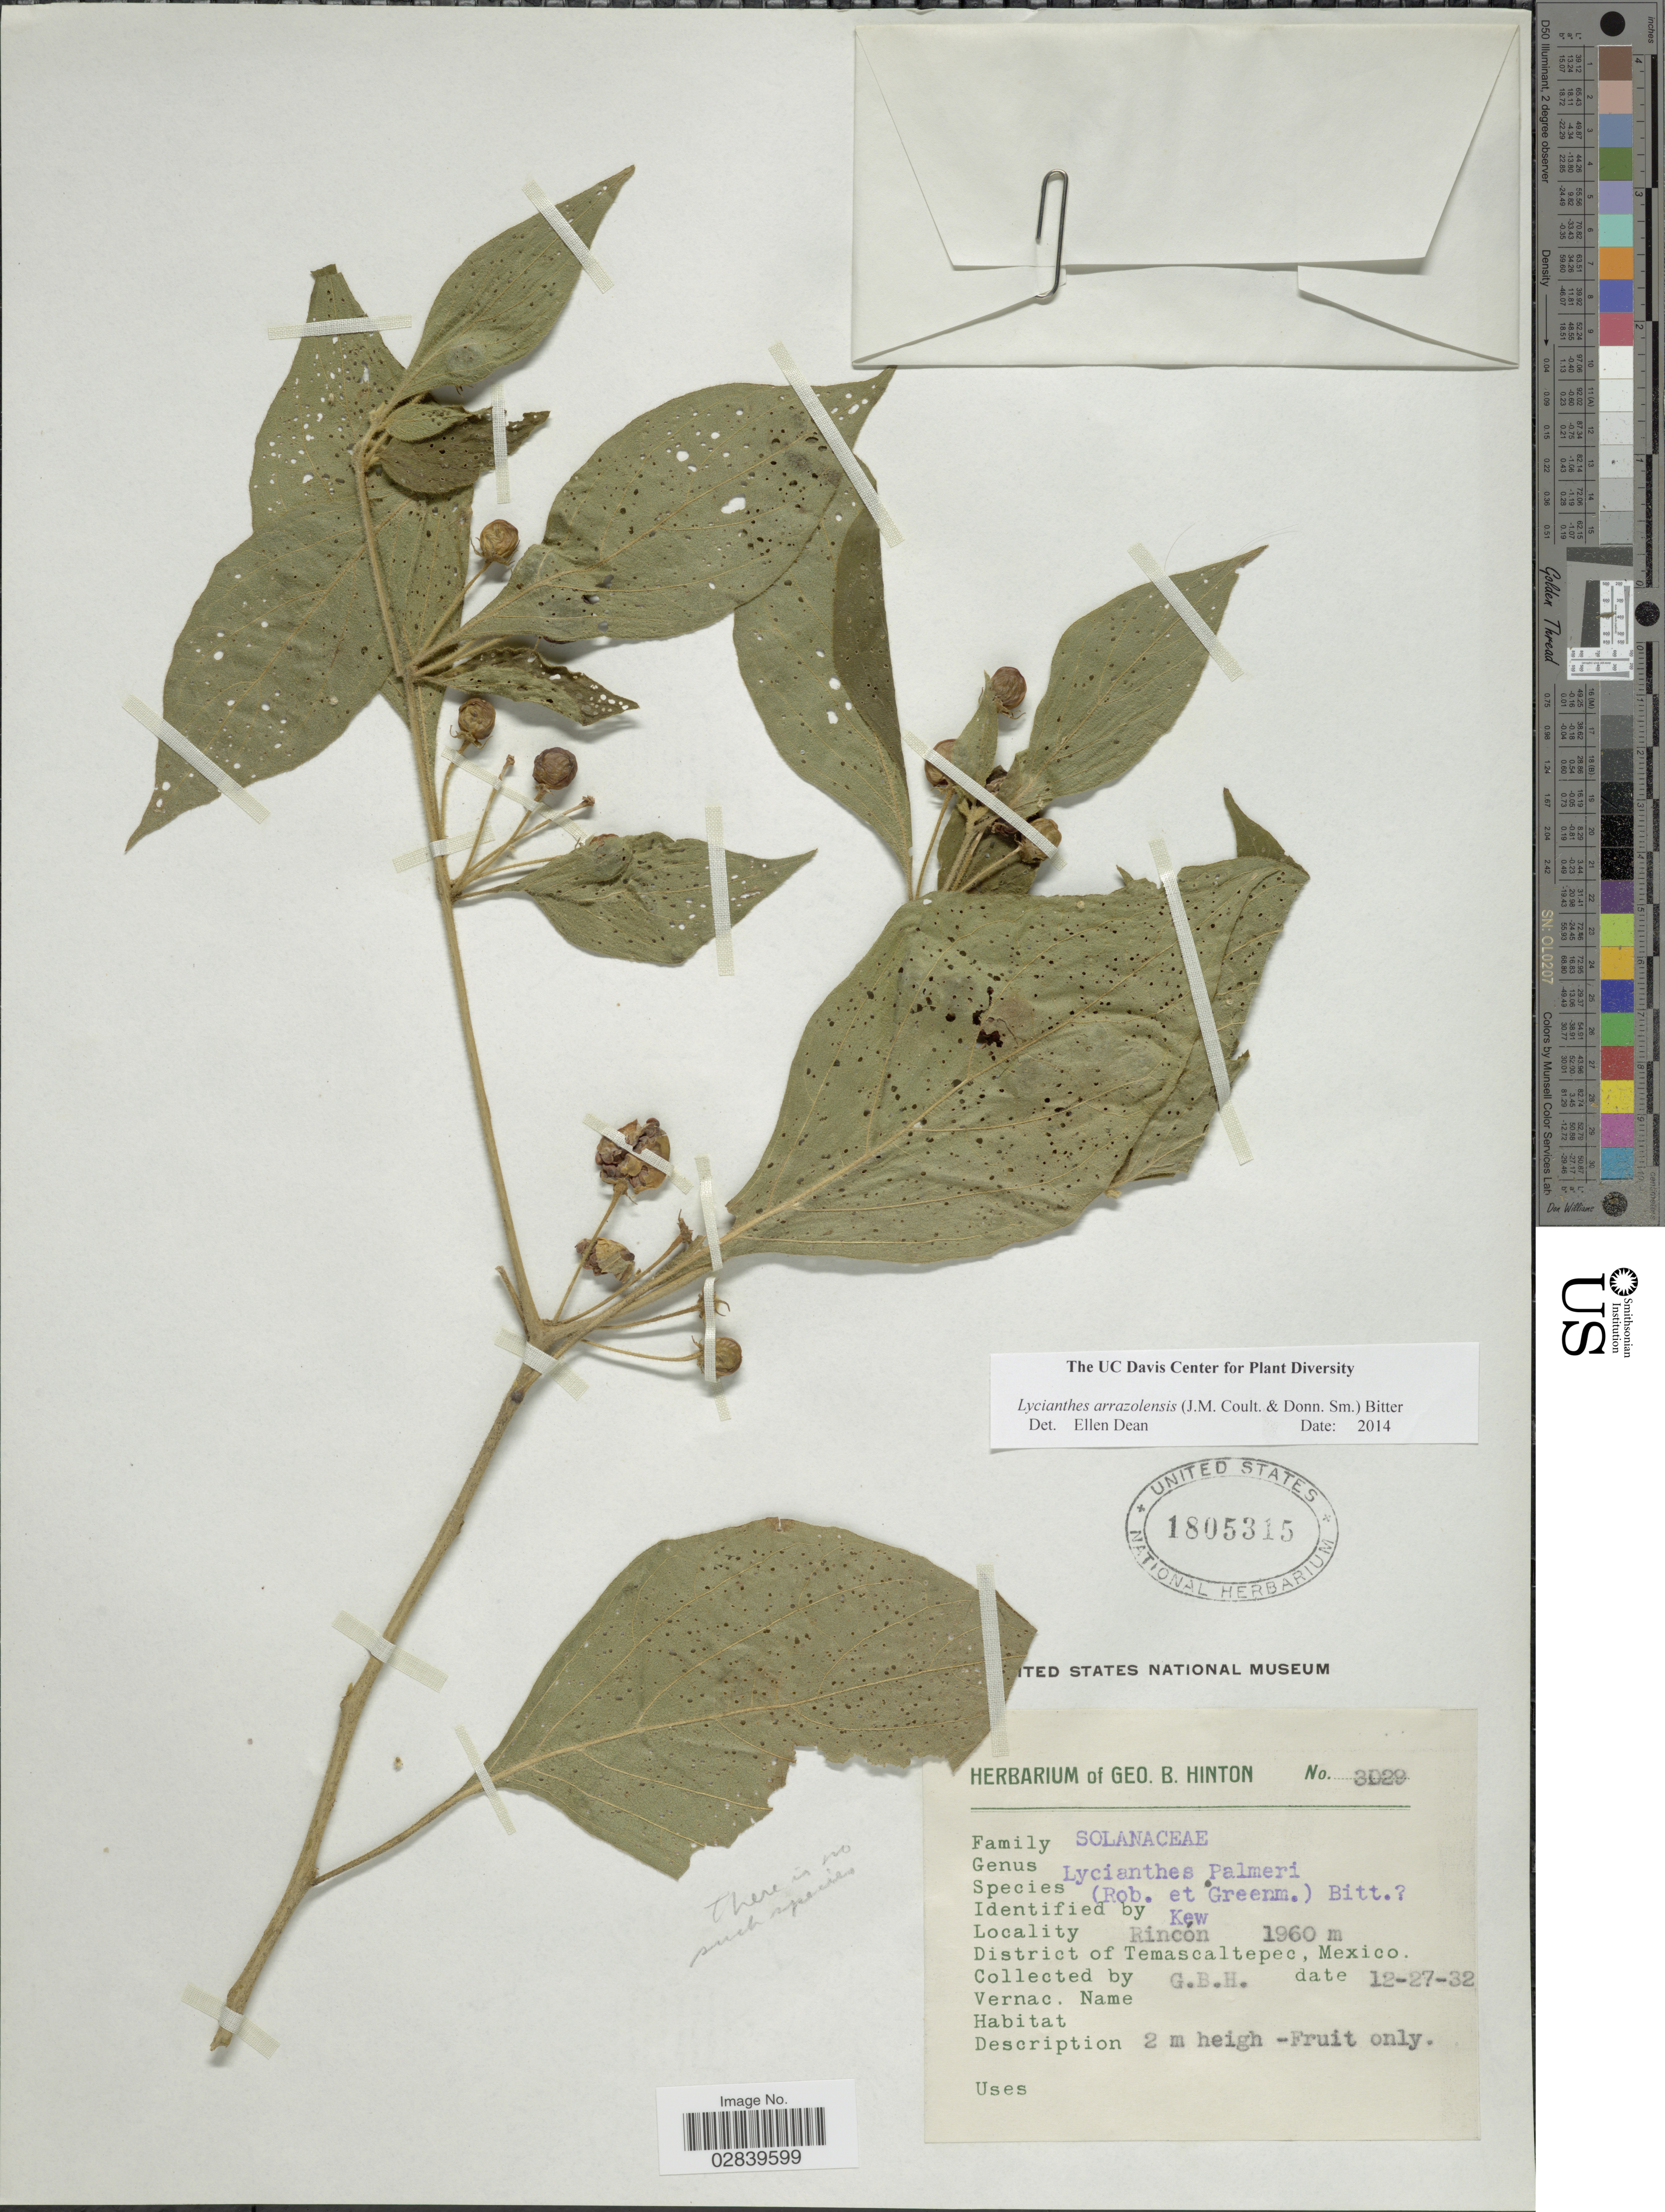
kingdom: Plantae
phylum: Tracheophyta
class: Magnoliopsida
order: Solanales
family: Solanaceae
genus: Lycianthes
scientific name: Lycianthes arrazolensis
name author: (J.M. Coult. & Donn. Sm.) Bitter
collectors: G. B. Hinton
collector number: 3029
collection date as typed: Transcribed d/m/y: 27/12/32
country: Mexico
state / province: México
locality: Rincon, District of Temascaltepec.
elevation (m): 1960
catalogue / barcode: US 1805315